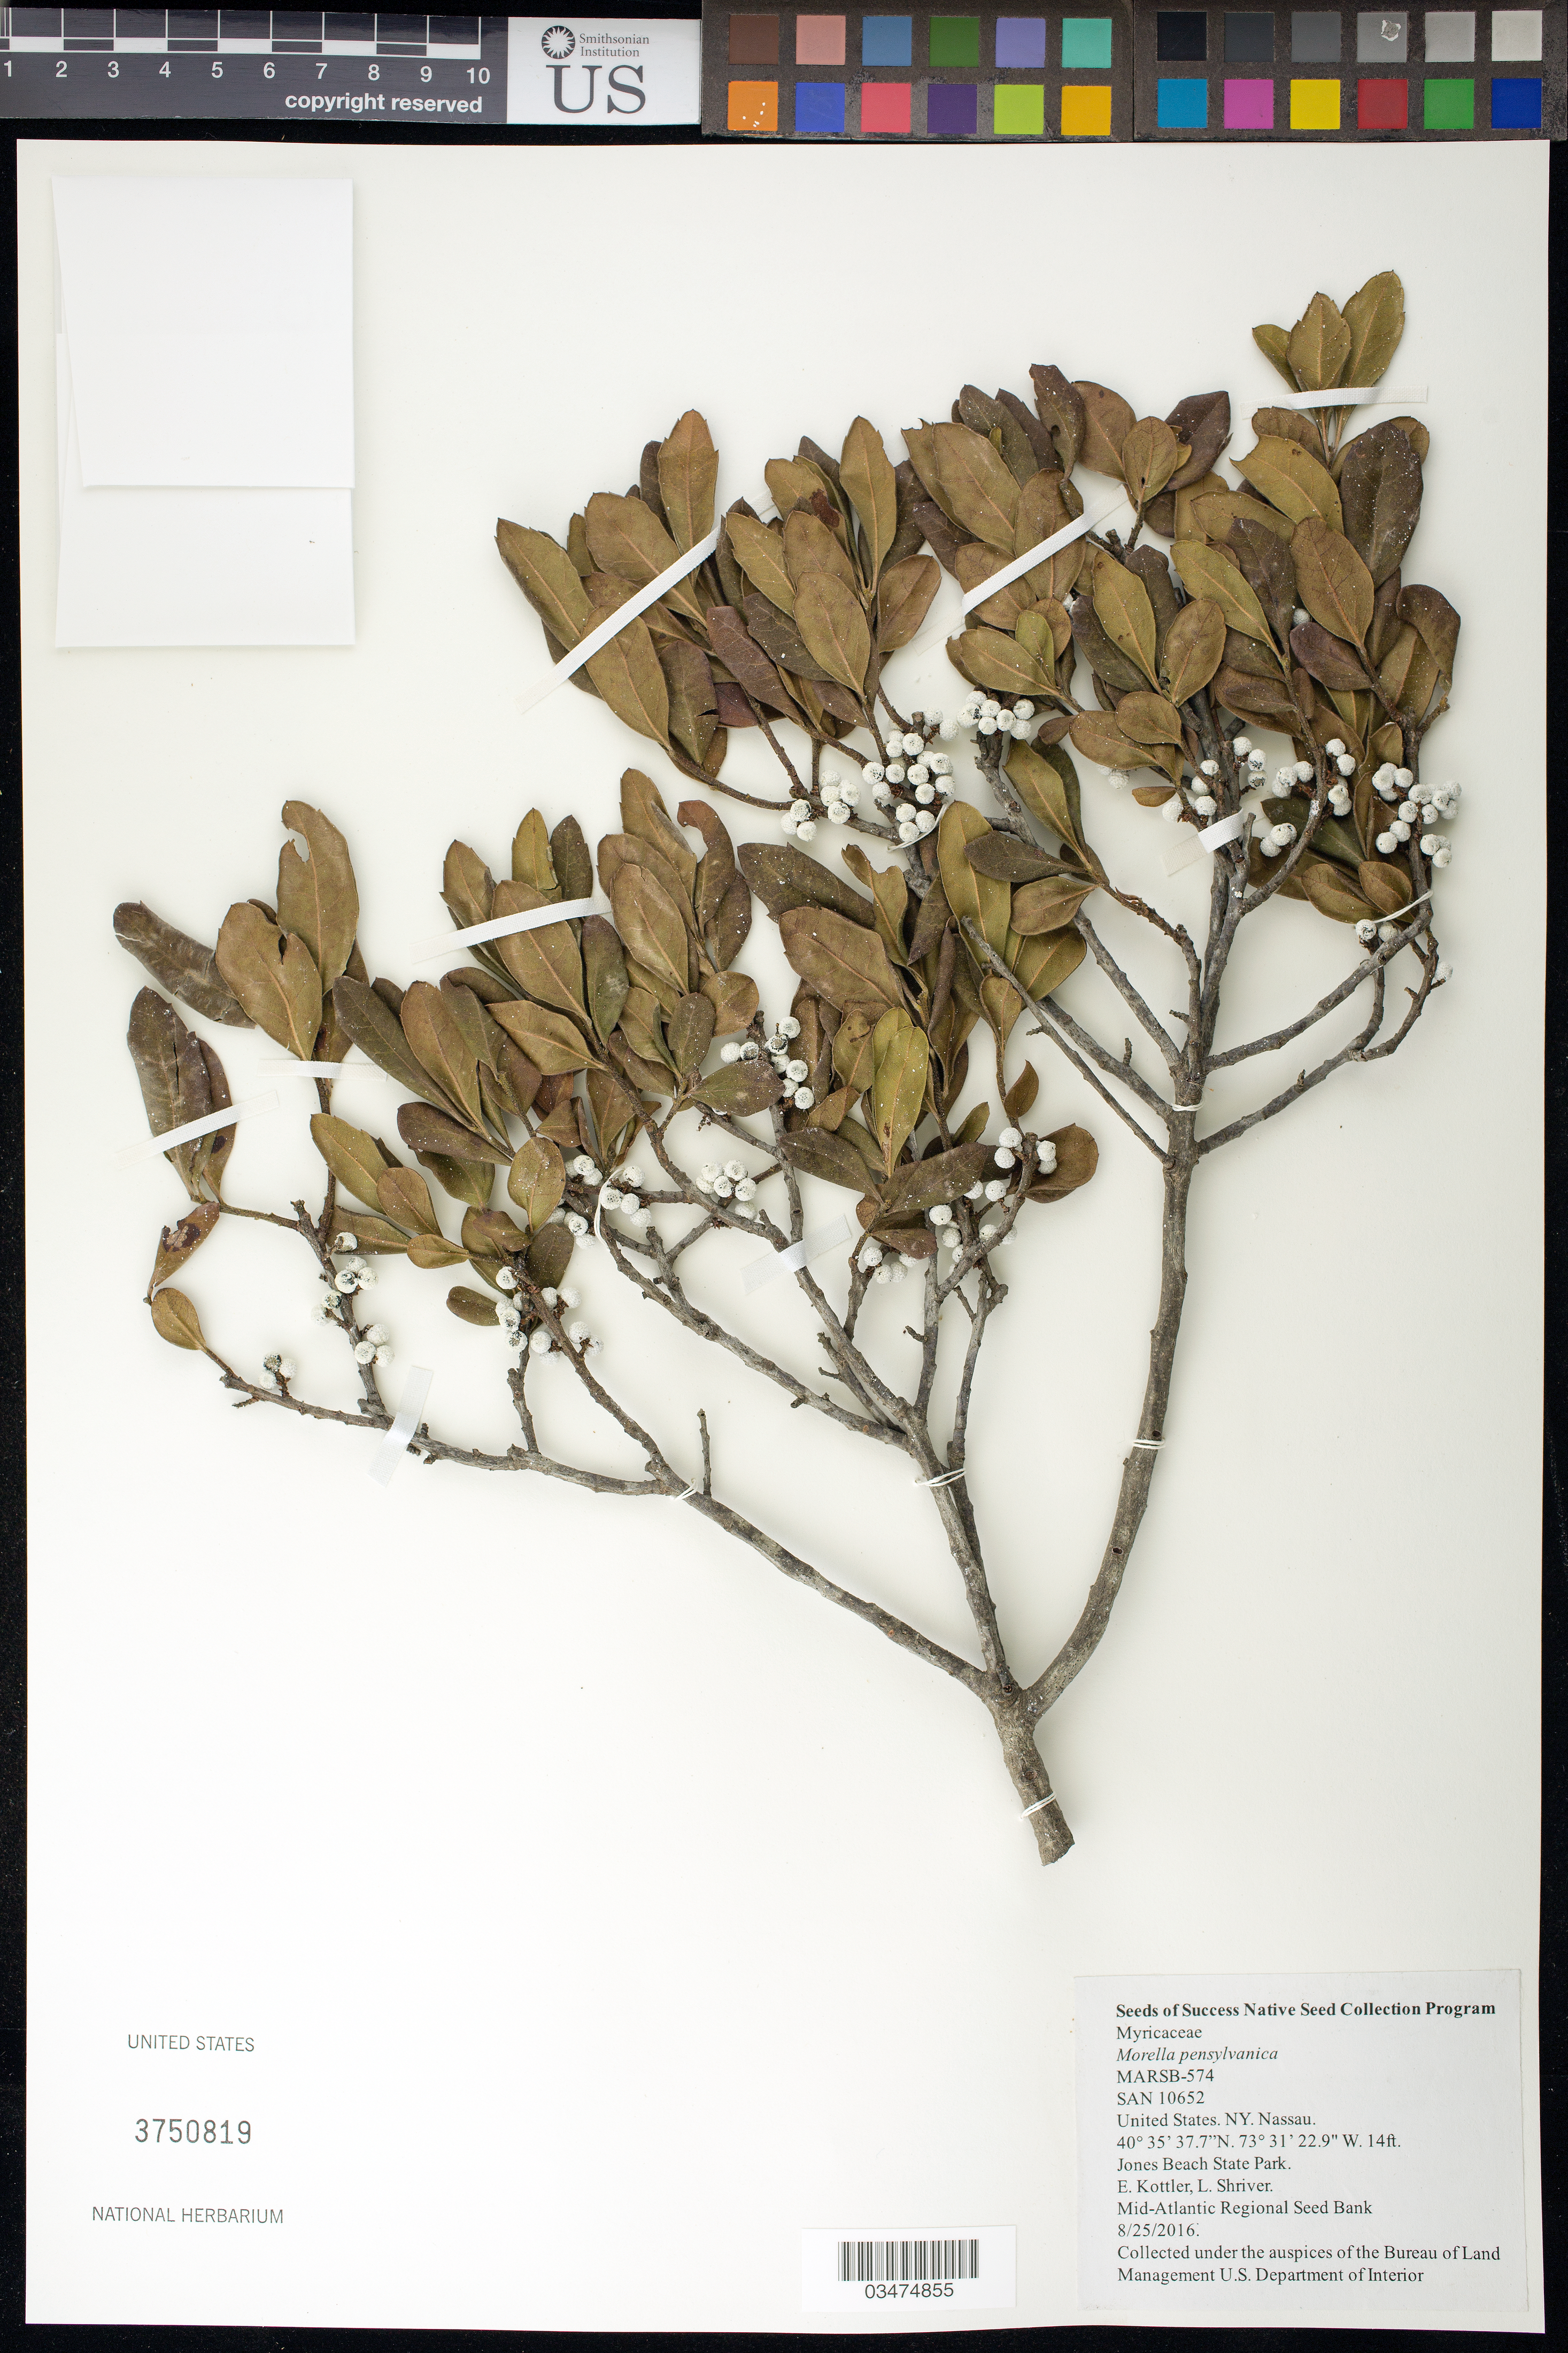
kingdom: Plantae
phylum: Tracheophyta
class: Magnoliopsida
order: Fagales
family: Myricaceae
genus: Morella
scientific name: Morella pensylvanica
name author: (Mirb.) Kartesz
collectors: E. Kottler & L. Shriver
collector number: MARSB-574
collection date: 2016-08-25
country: United States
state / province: New York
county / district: Nassau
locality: Jones Beach State Park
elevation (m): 4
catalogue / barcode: US 3750819